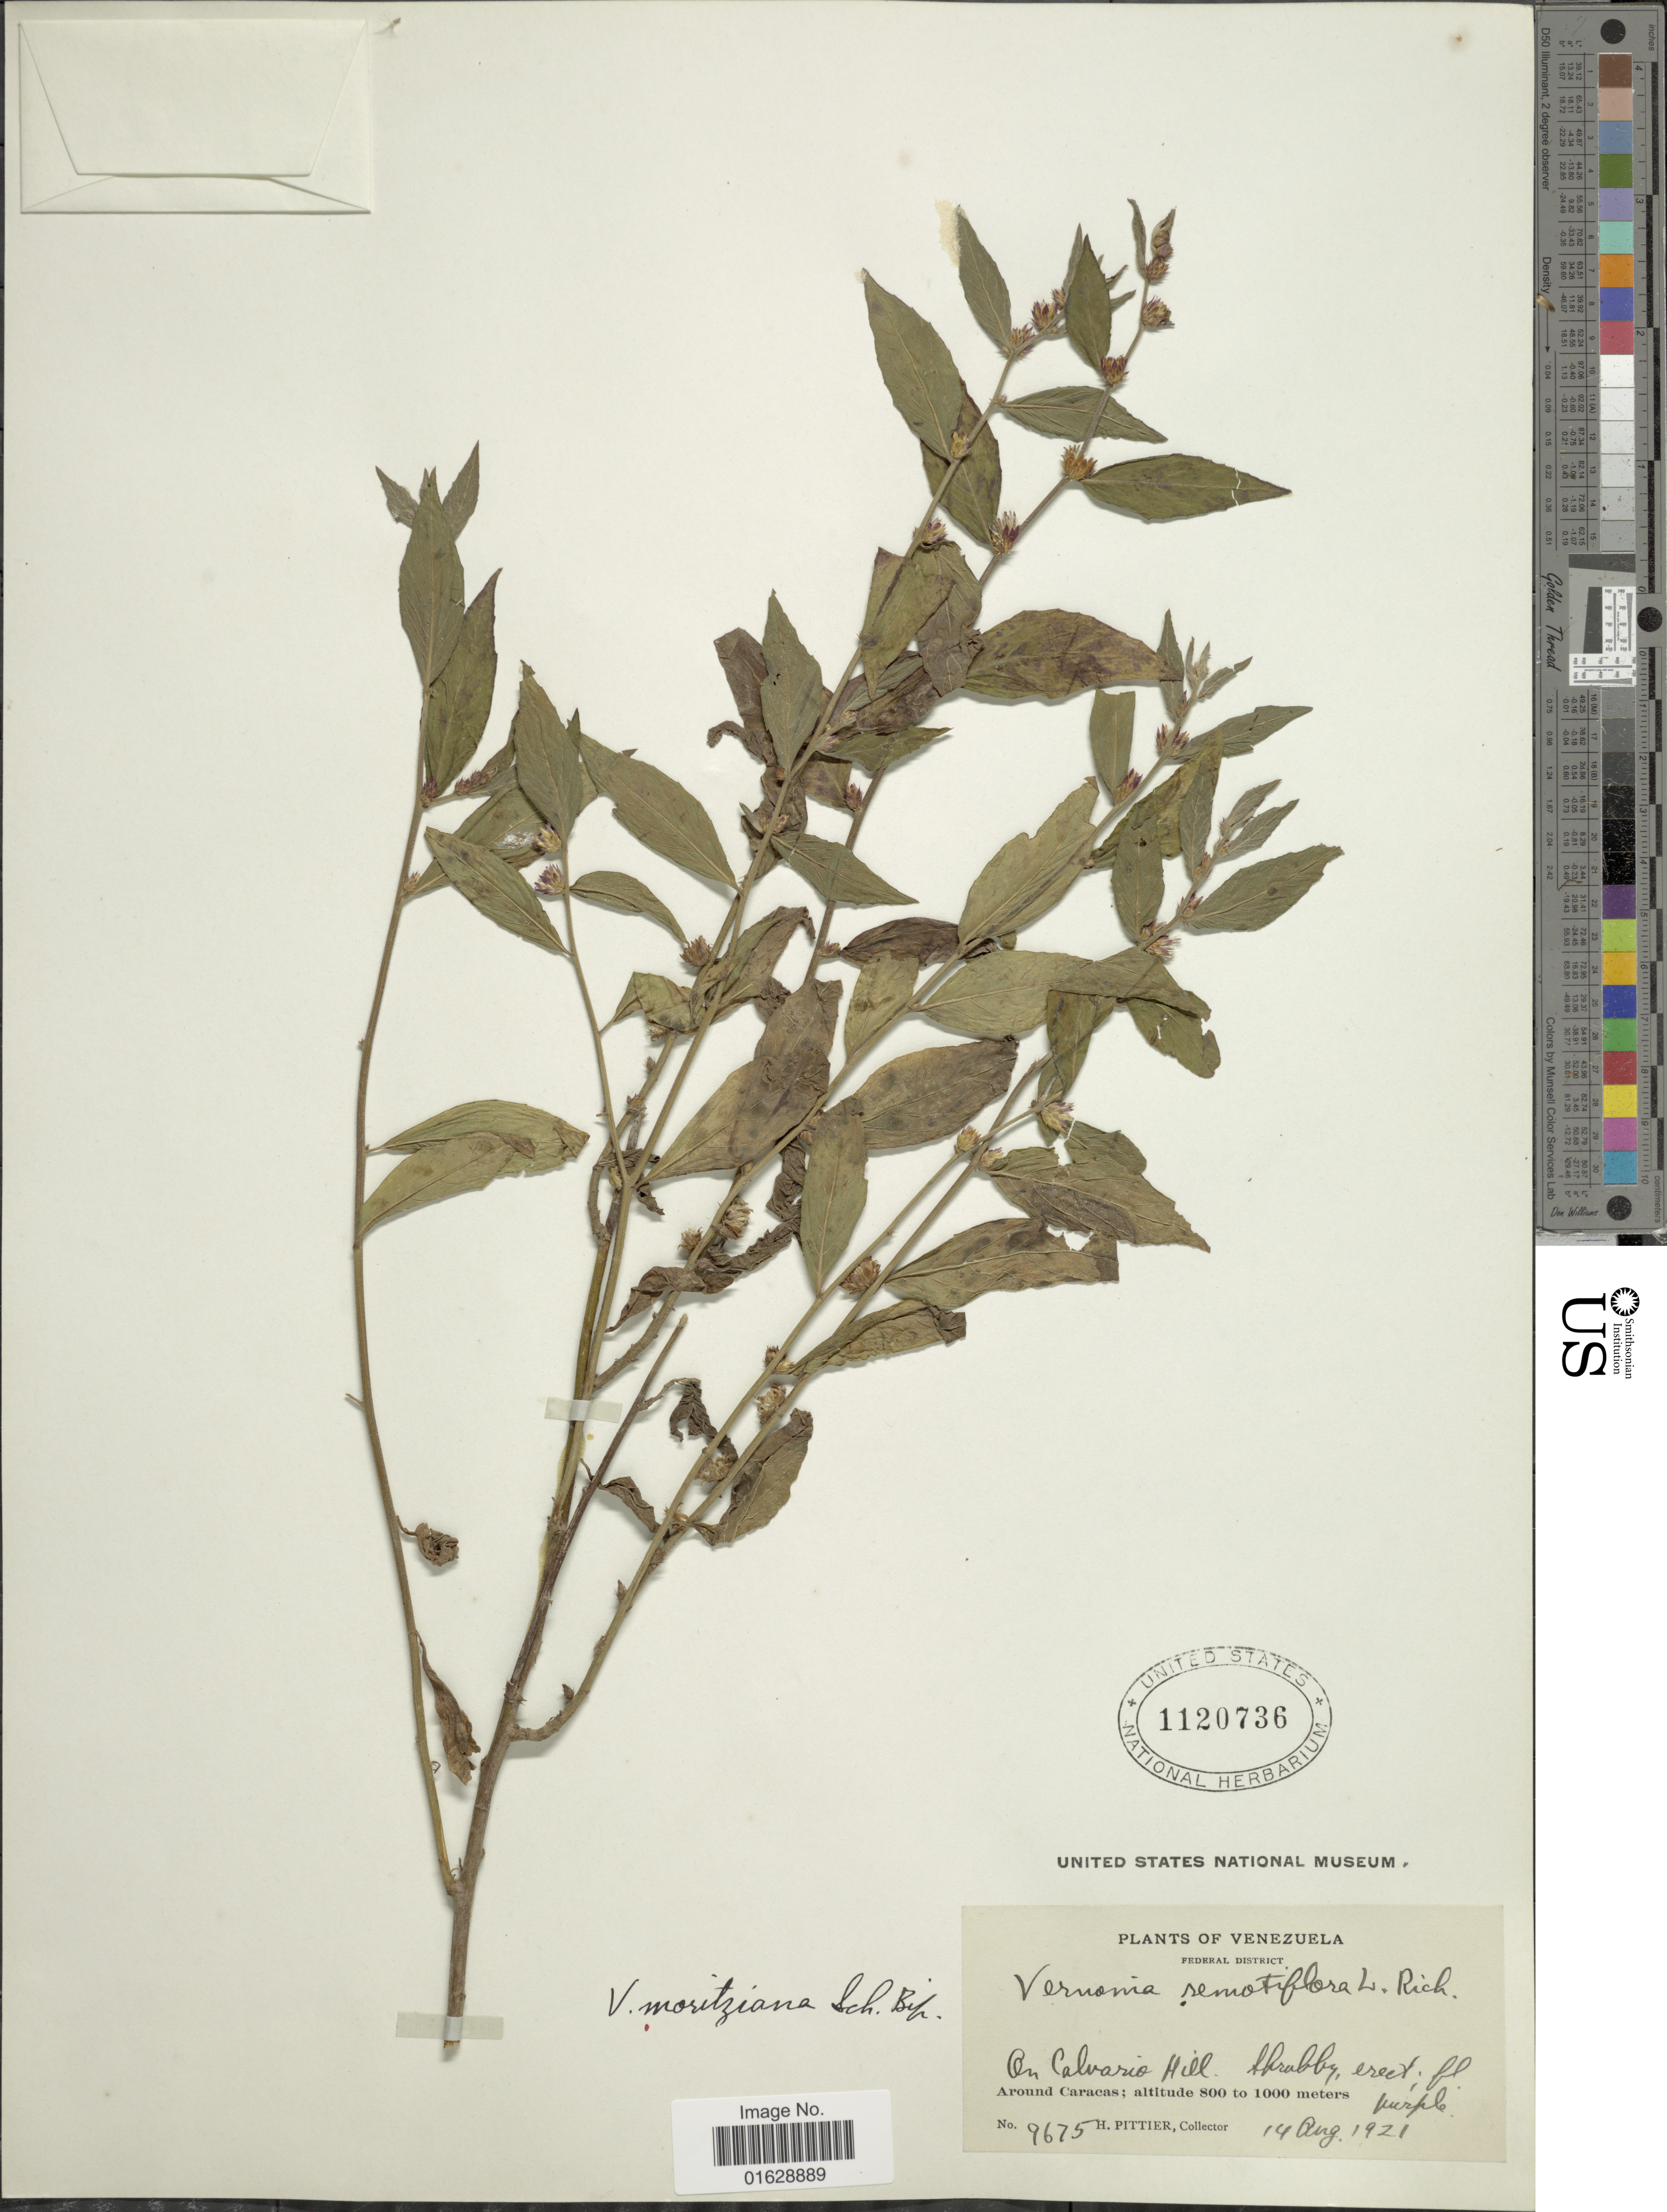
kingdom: Plantae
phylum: Tracheophyta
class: Magnoliopsida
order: Asterales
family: Asteraceae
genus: Lepidaploa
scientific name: Lepidaploa gracilis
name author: (Kunth) H. Rob.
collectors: H. F. Pittier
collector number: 9675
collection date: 1921-08-14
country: Venezuela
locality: Federal District. Around Caracas.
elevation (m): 800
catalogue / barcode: US 1120736